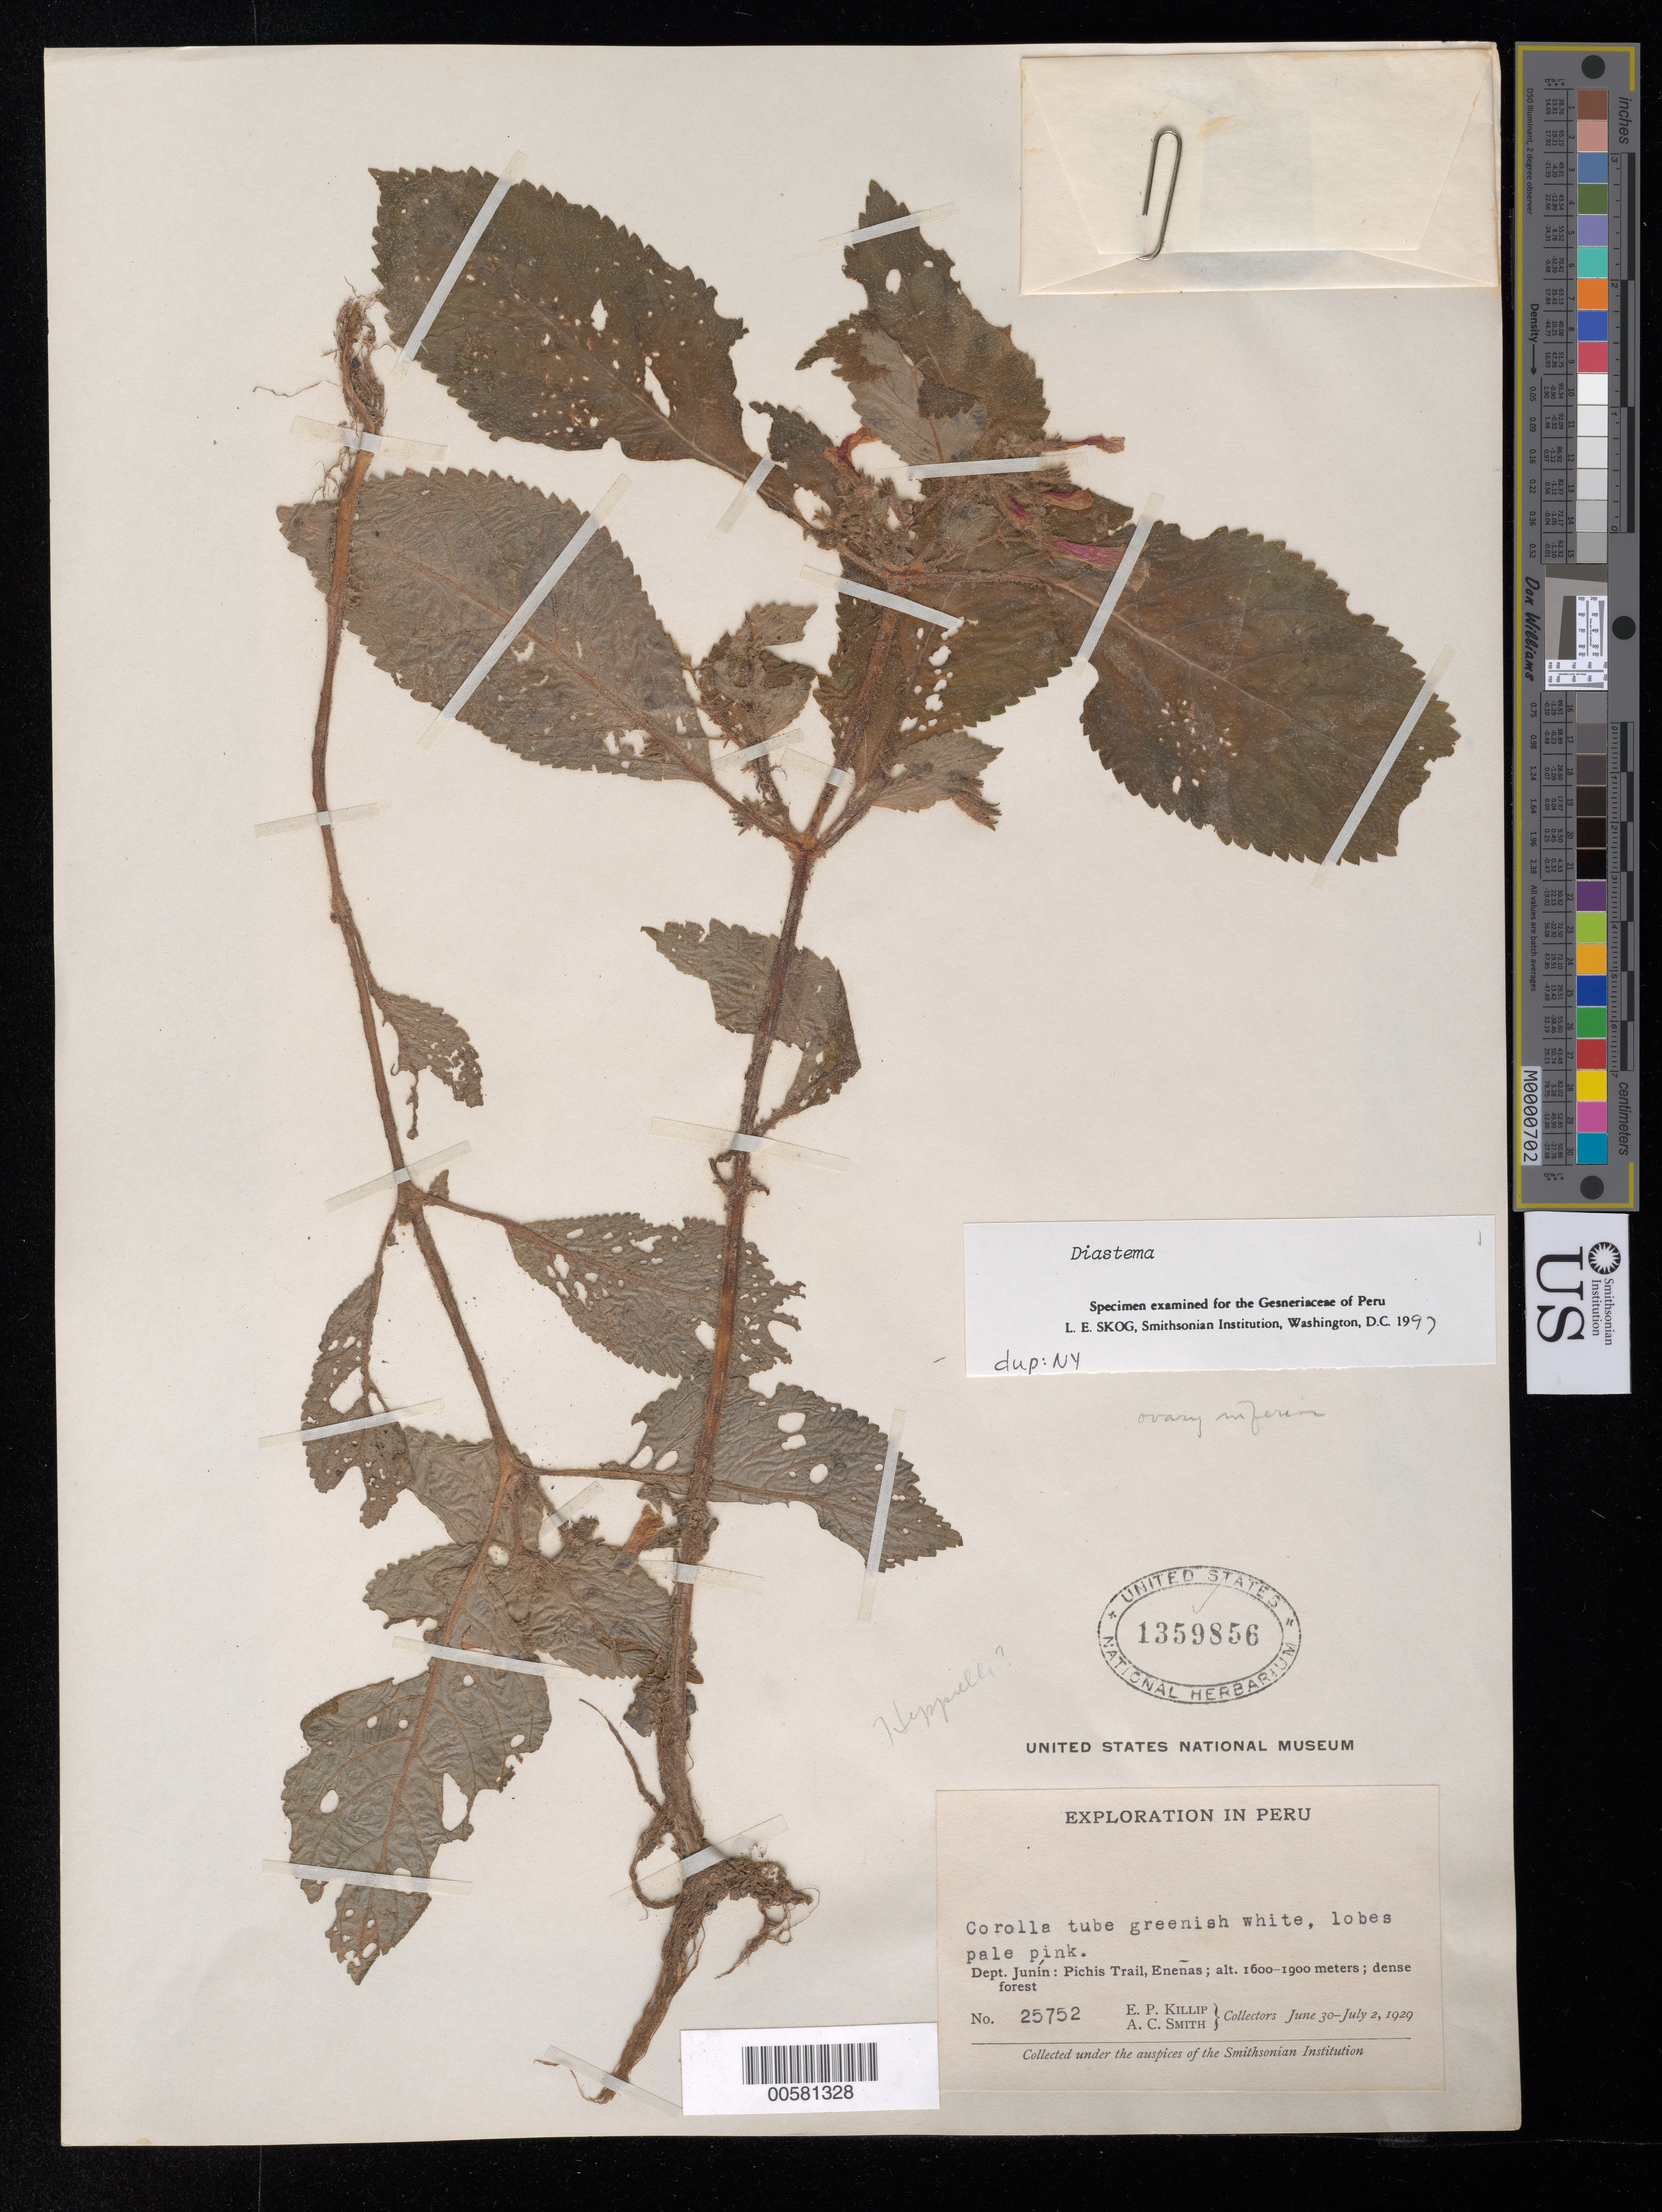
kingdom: Plantae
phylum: Tracheophyta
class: Magnoliopsida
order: Lamiales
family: Gesneriaceae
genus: Diastema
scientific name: Diastema sp.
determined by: Skog, Laurence E.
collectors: E. P. Killip & A. C. Smith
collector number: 25752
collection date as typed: Jun-Jul 1929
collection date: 1929-06/1929-07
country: Peru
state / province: Junín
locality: Pichis Trail, Eneñas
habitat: Dense forest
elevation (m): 1600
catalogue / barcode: US 1359856